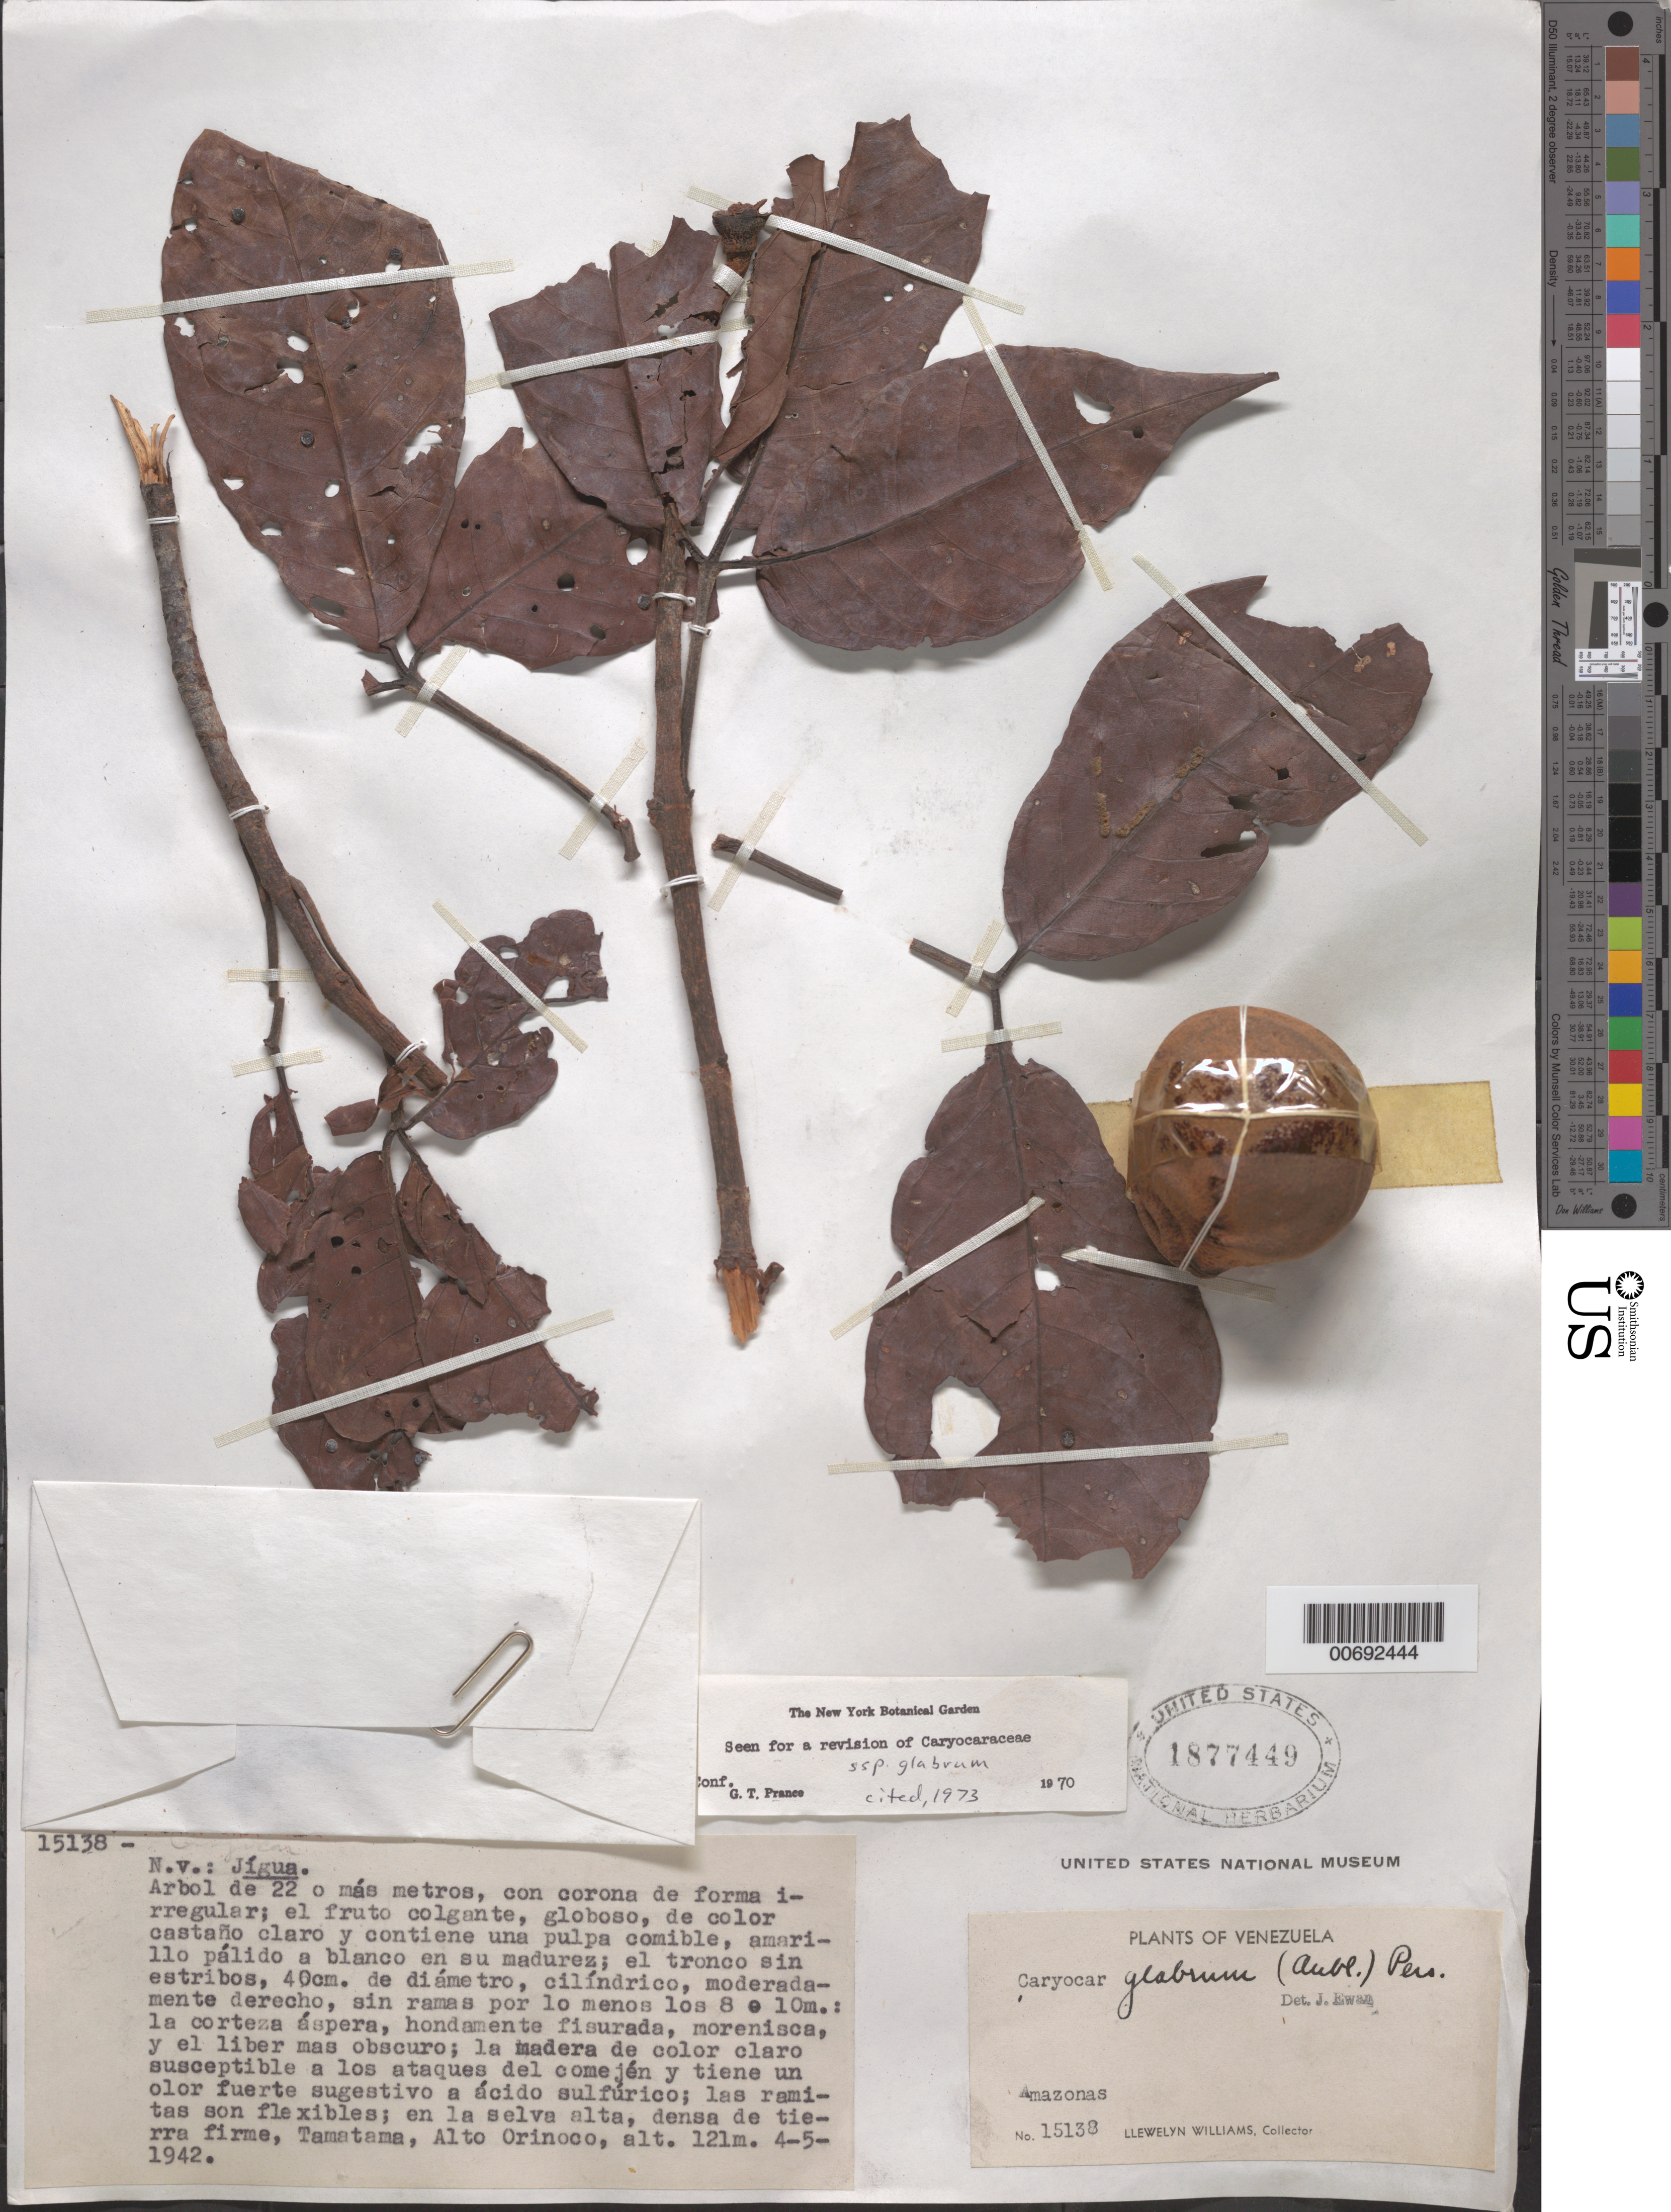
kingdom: Plantae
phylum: Tracheophyta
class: Magnoliopsida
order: Malpighiales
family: Caryocaraceae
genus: Caryocar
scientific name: Caryocar glabrum subsp. glabrum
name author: (Aubl.) Pers.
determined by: Prance, G. T.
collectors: Ll. Williams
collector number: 15138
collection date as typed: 4-May-42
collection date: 1942-05-04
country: Venezuela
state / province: Amazonas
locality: Tamatama, Río Orinoco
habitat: Selva alta, densa de tierra firme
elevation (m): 121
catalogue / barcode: US 1877449